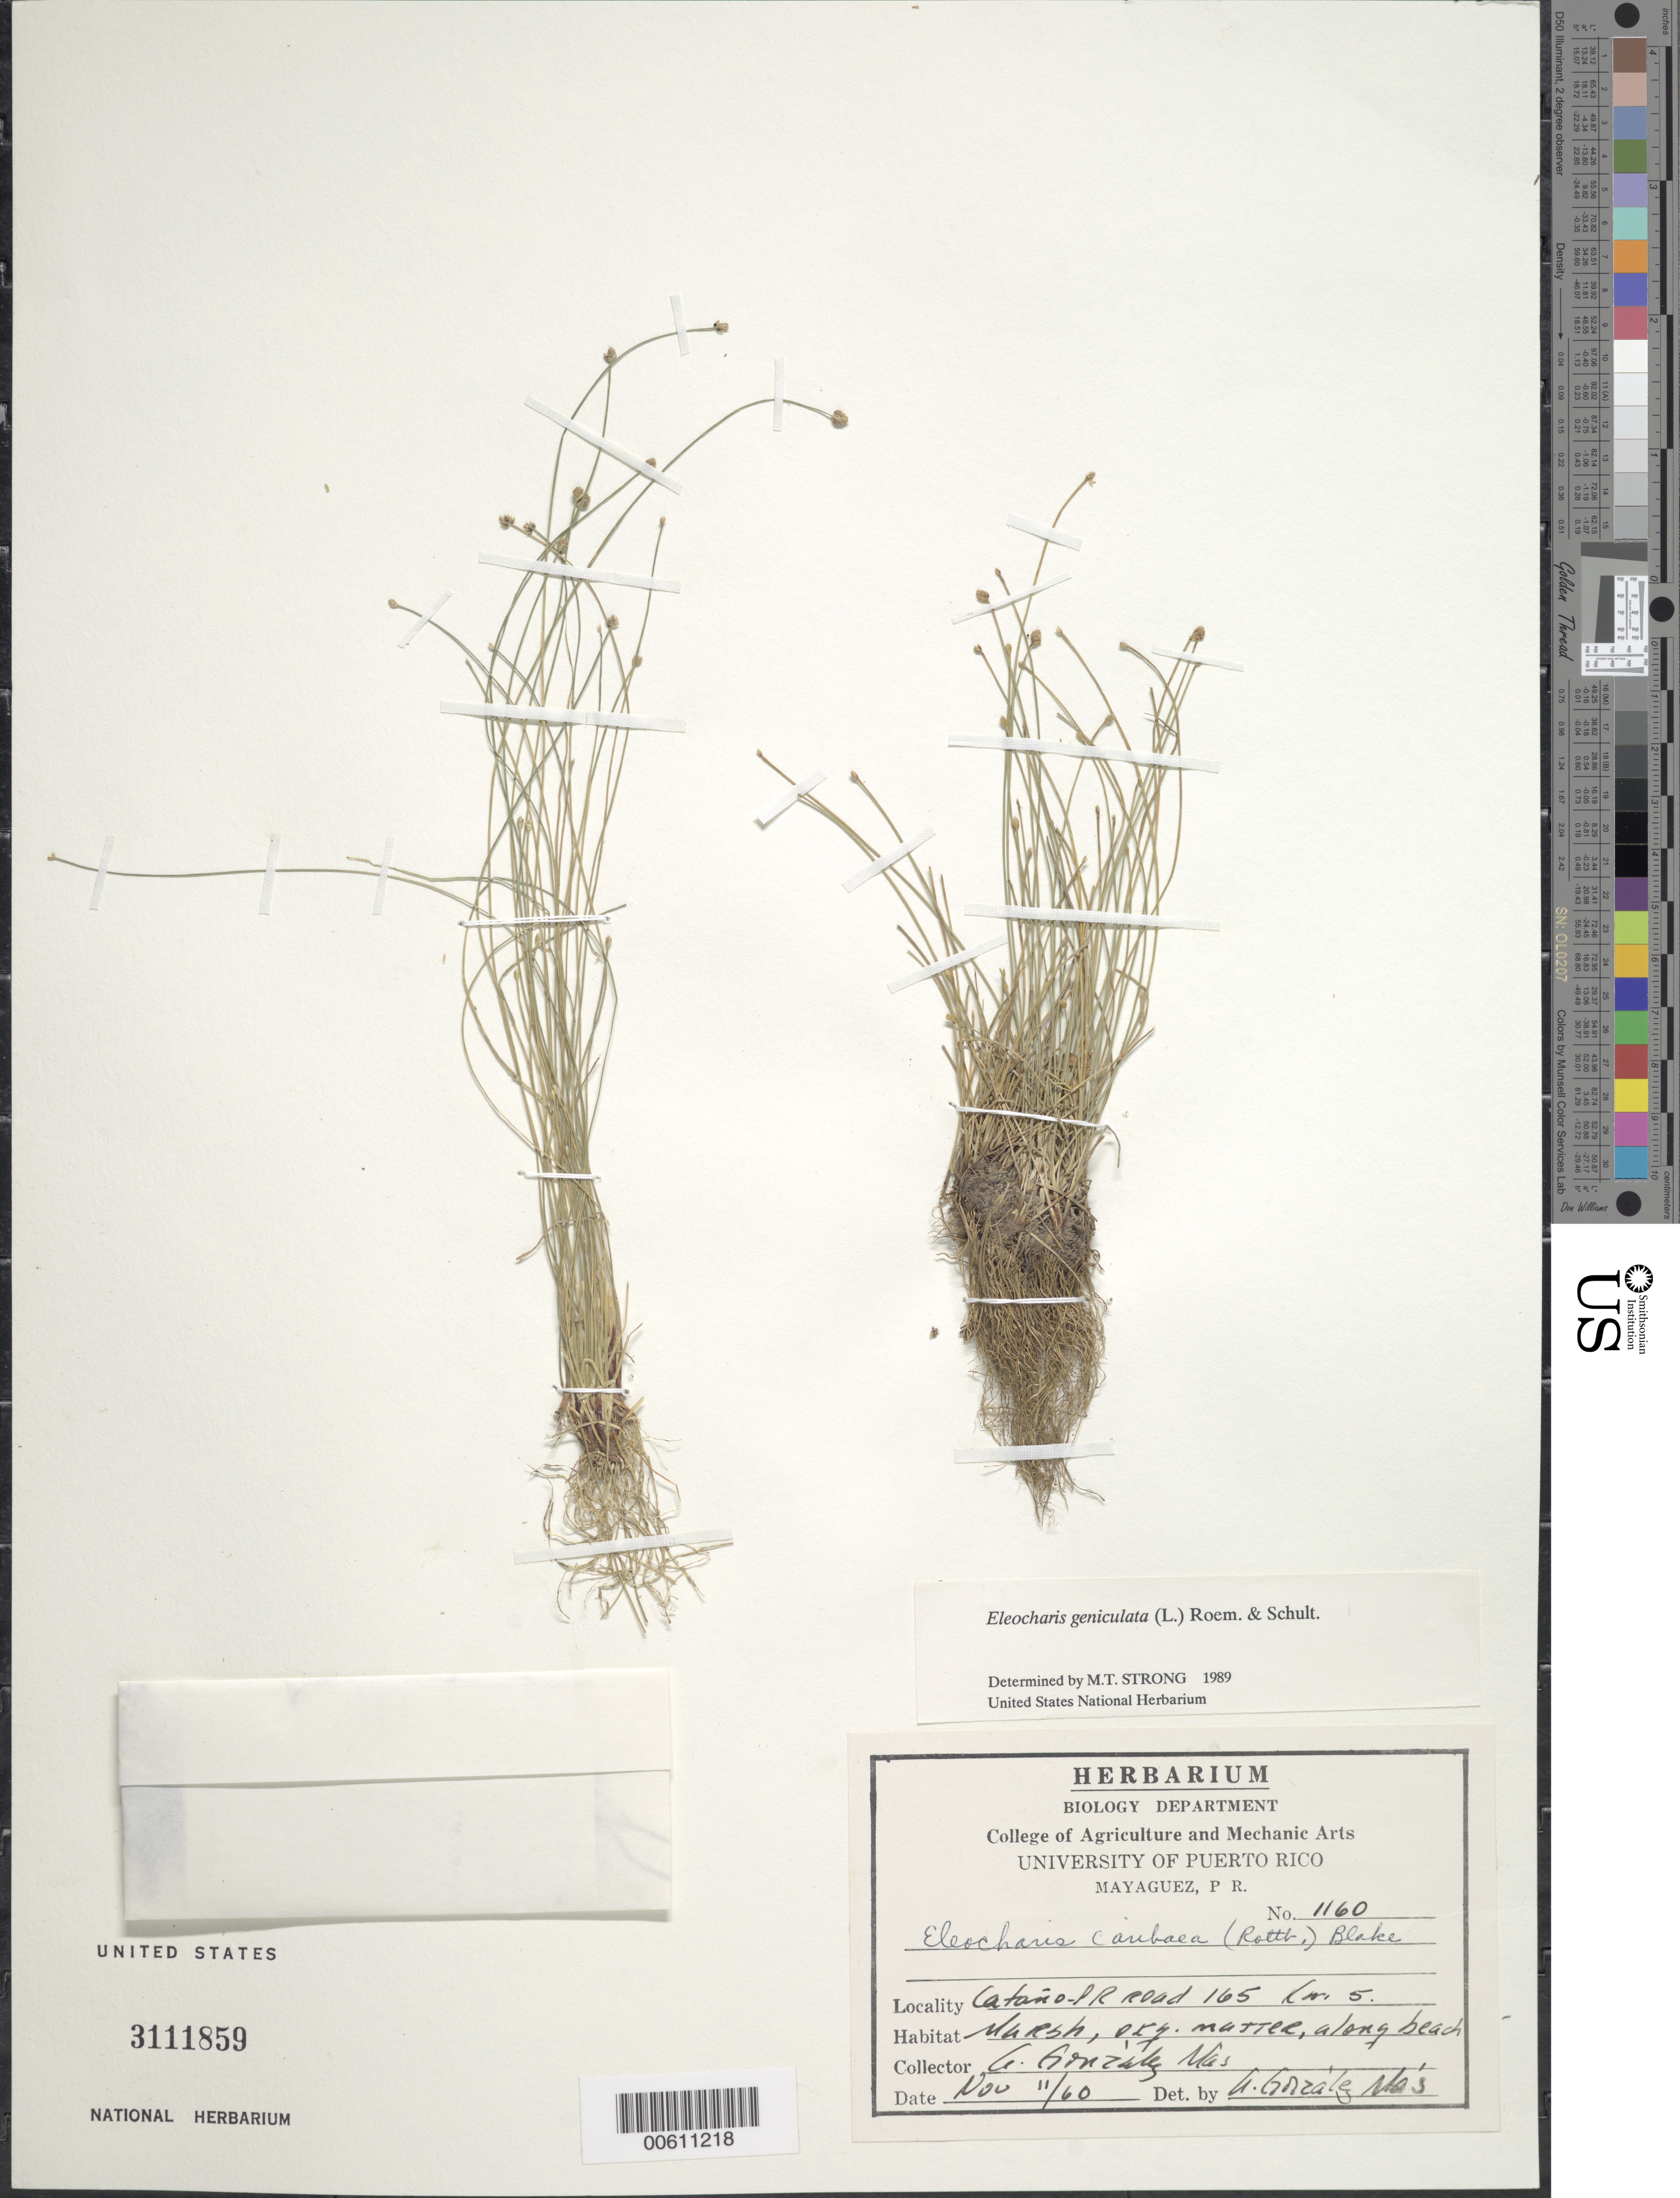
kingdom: Plantae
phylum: Tracheophyta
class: Liliopsida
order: Poales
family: Cyperaceae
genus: Eleocharis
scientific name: Eleocharis geniculata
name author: (L.) Roem. & Schult.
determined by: Strong, M. T., (US), Smithsonian Institution - National Museum of Natural History (UNITED STATES)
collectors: A. González Más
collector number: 1160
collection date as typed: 11 Nov 1960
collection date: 1960-11-11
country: Puerto Rico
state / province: Cataño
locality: Cataño: P.R. Rd 165, km 5.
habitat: Marsh along beach.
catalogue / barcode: US 3111859